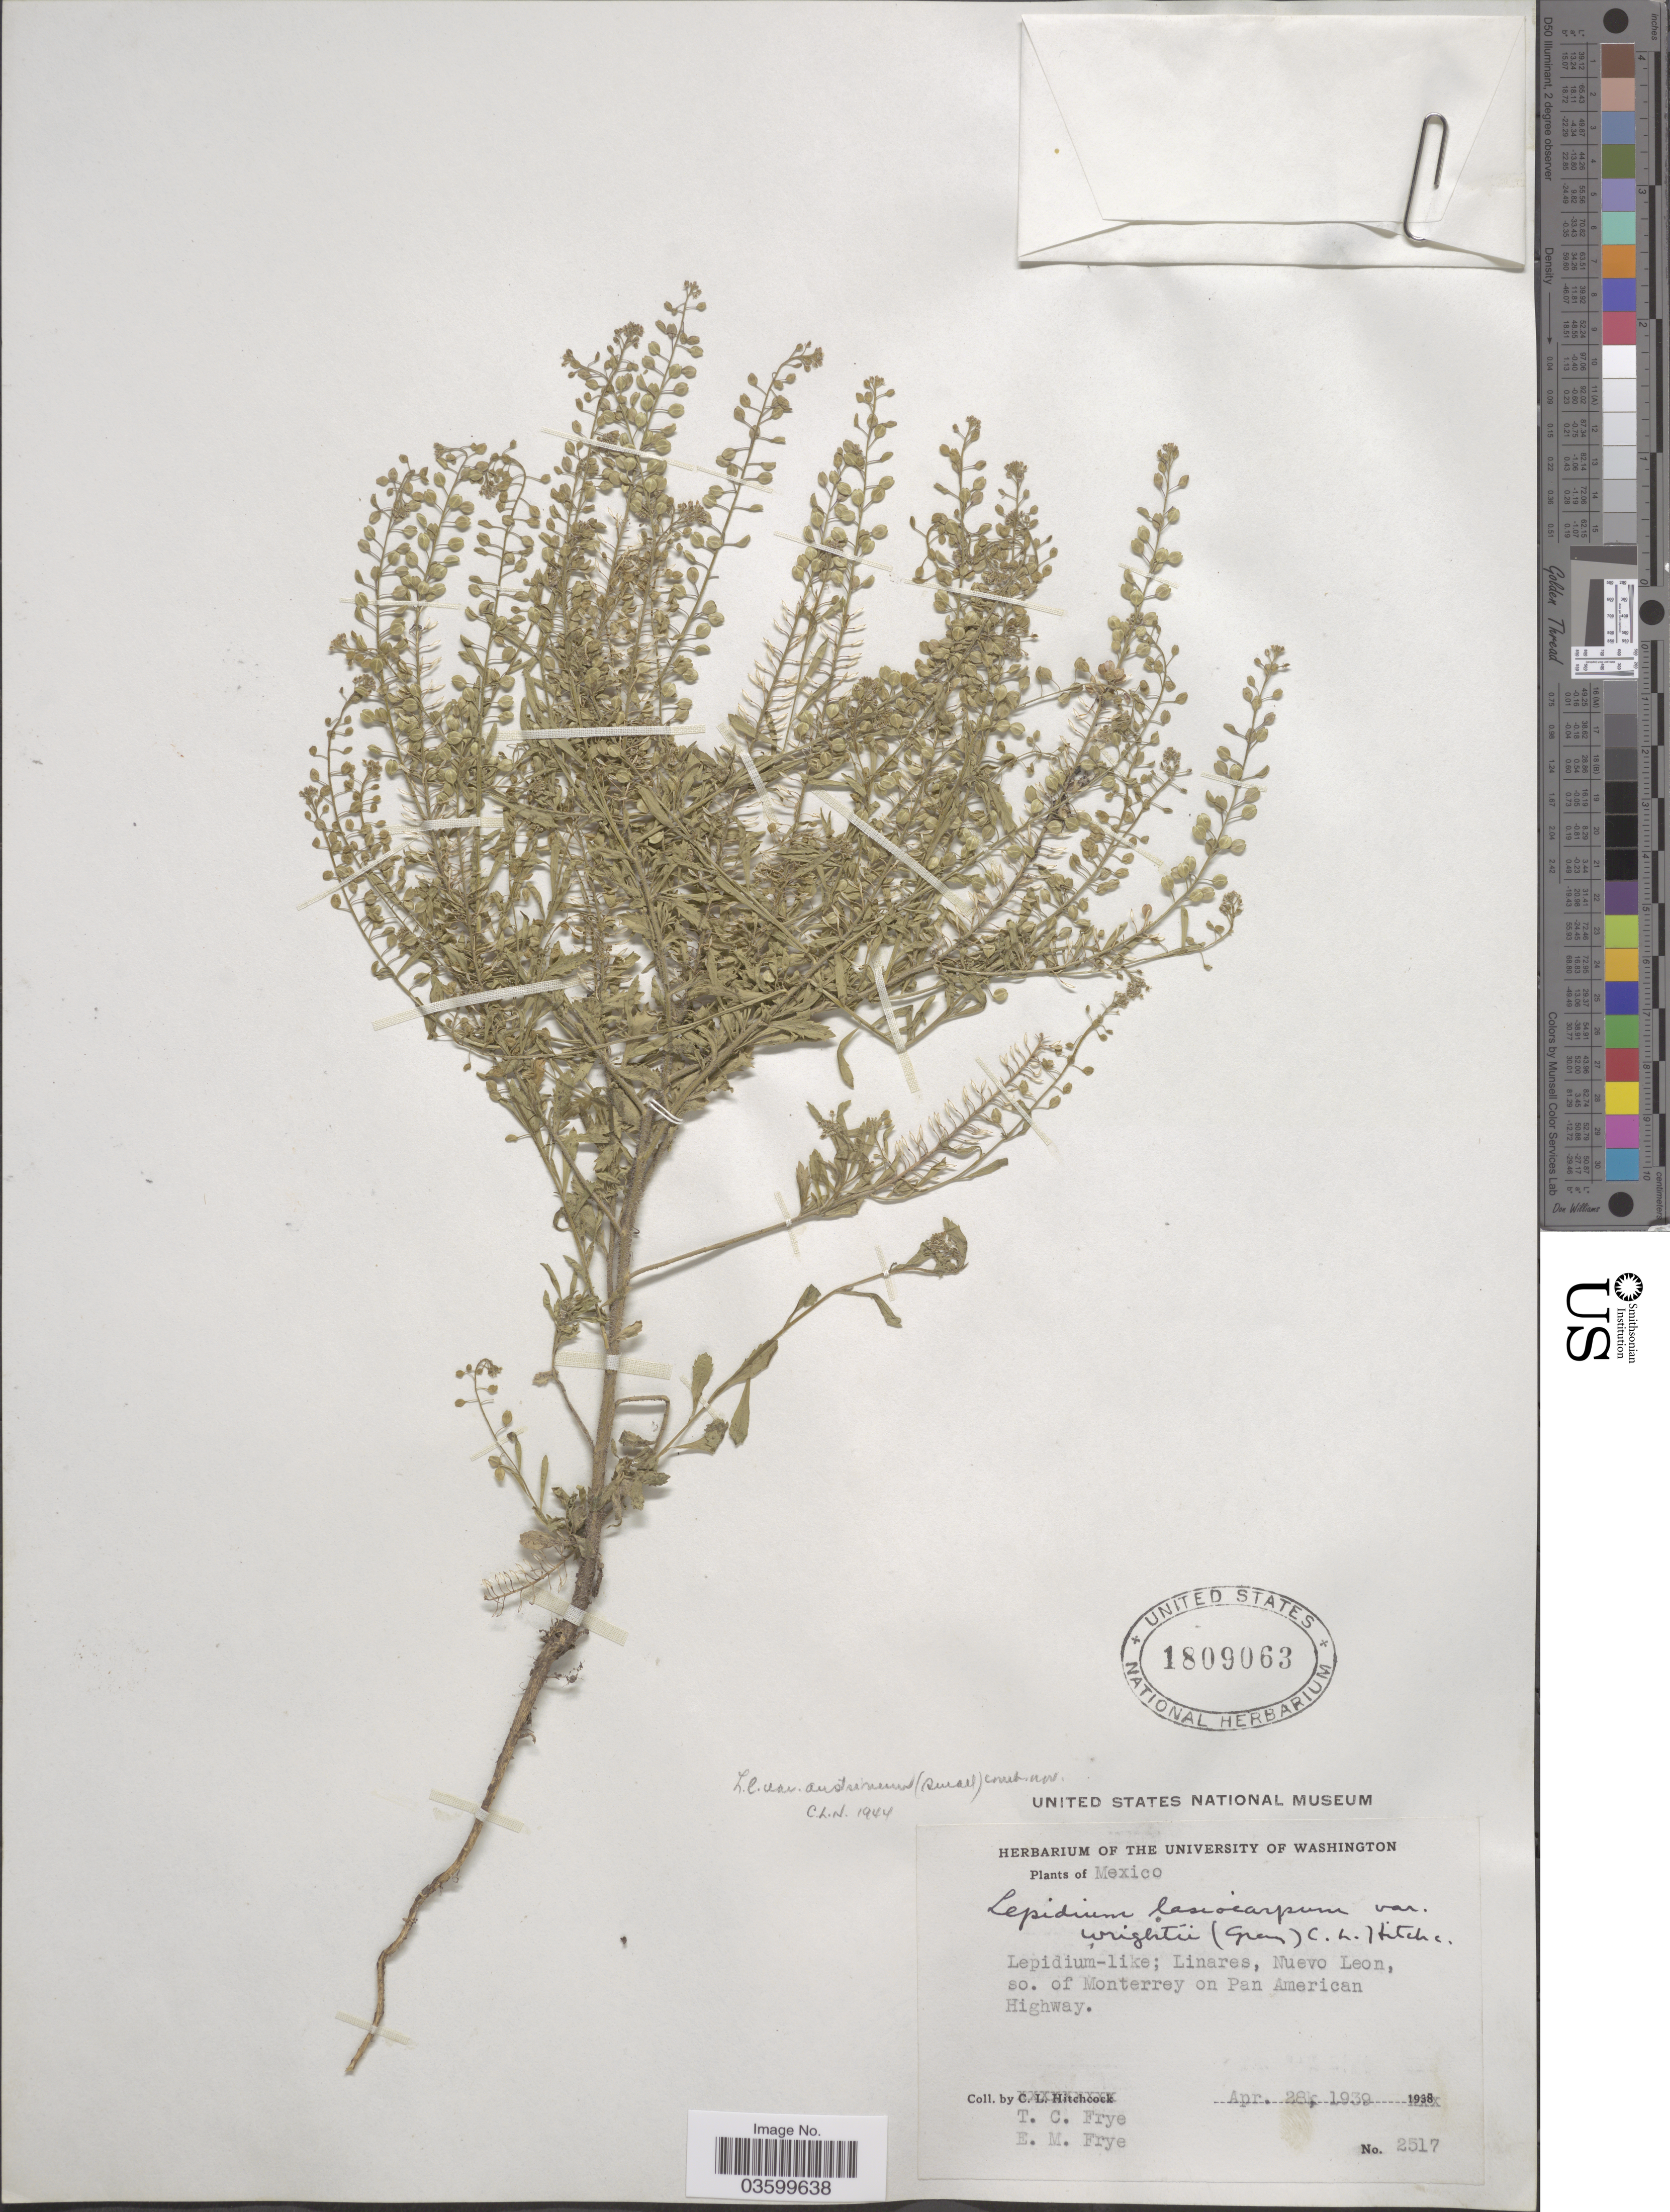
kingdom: Plantae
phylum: Tracheophyta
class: Magnoliopsida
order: Brassicales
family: Brassicaceae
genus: Lepidium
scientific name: Lepidium lasiocarpum var. orbiculare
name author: (Thell.) C.L. Hitchc.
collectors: T. C. Frye & E. Frye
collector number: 2517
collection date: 1939-04-28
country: Mexico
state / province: Nuevo León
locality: Linares, so. of Monterrey on Pan American Highway.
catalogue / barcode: US 1809063